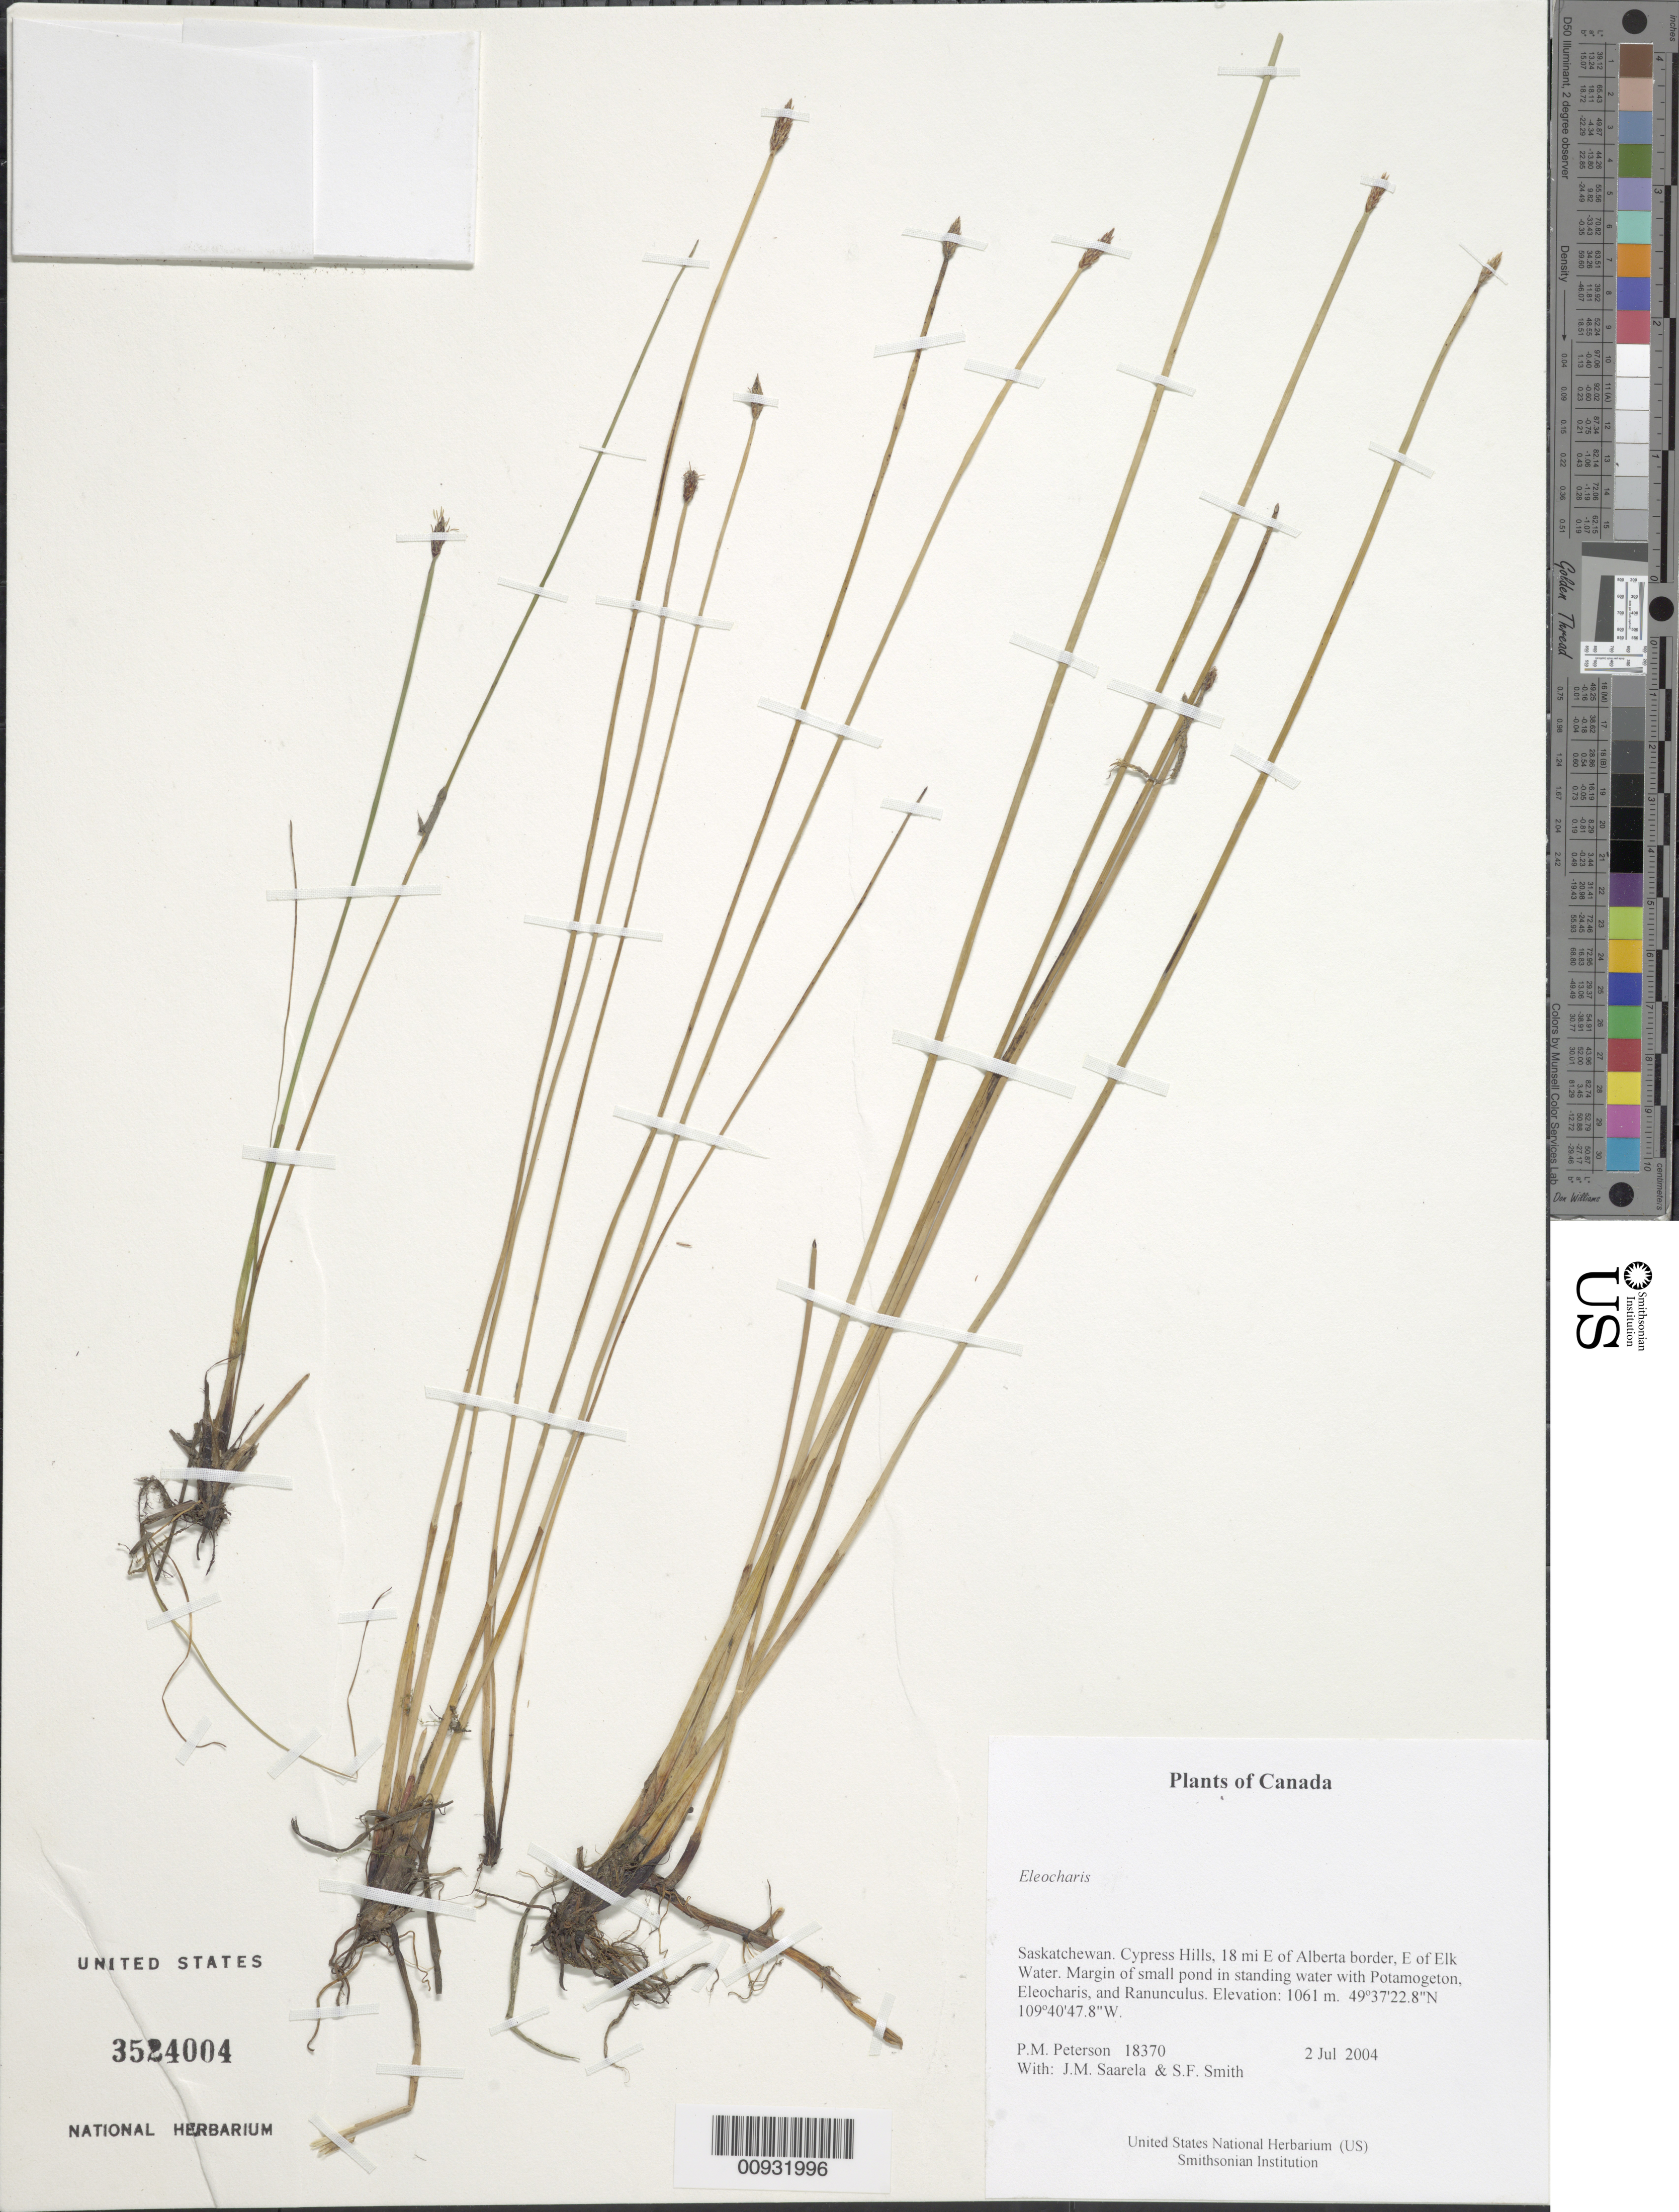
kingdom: Plantae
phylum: Tracheophyta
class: Liliopsida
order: Poales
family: Cyperaceae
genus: Eleocharis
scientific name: Eleocharis sp.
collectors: P. M. Peterson, J. Saarela & S.F. Smith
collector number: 18370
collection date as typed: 02 Jul 2004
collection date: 2004-07-02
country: Canada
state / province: Saskatchewan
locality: Cypress Hills, 18 mi E of Alberta border, E of Elk Water. Margin of small pond in standing water with Potamogeton, Eleocharis, and Ranunculus.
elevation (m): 1061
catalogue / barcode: US 3524004